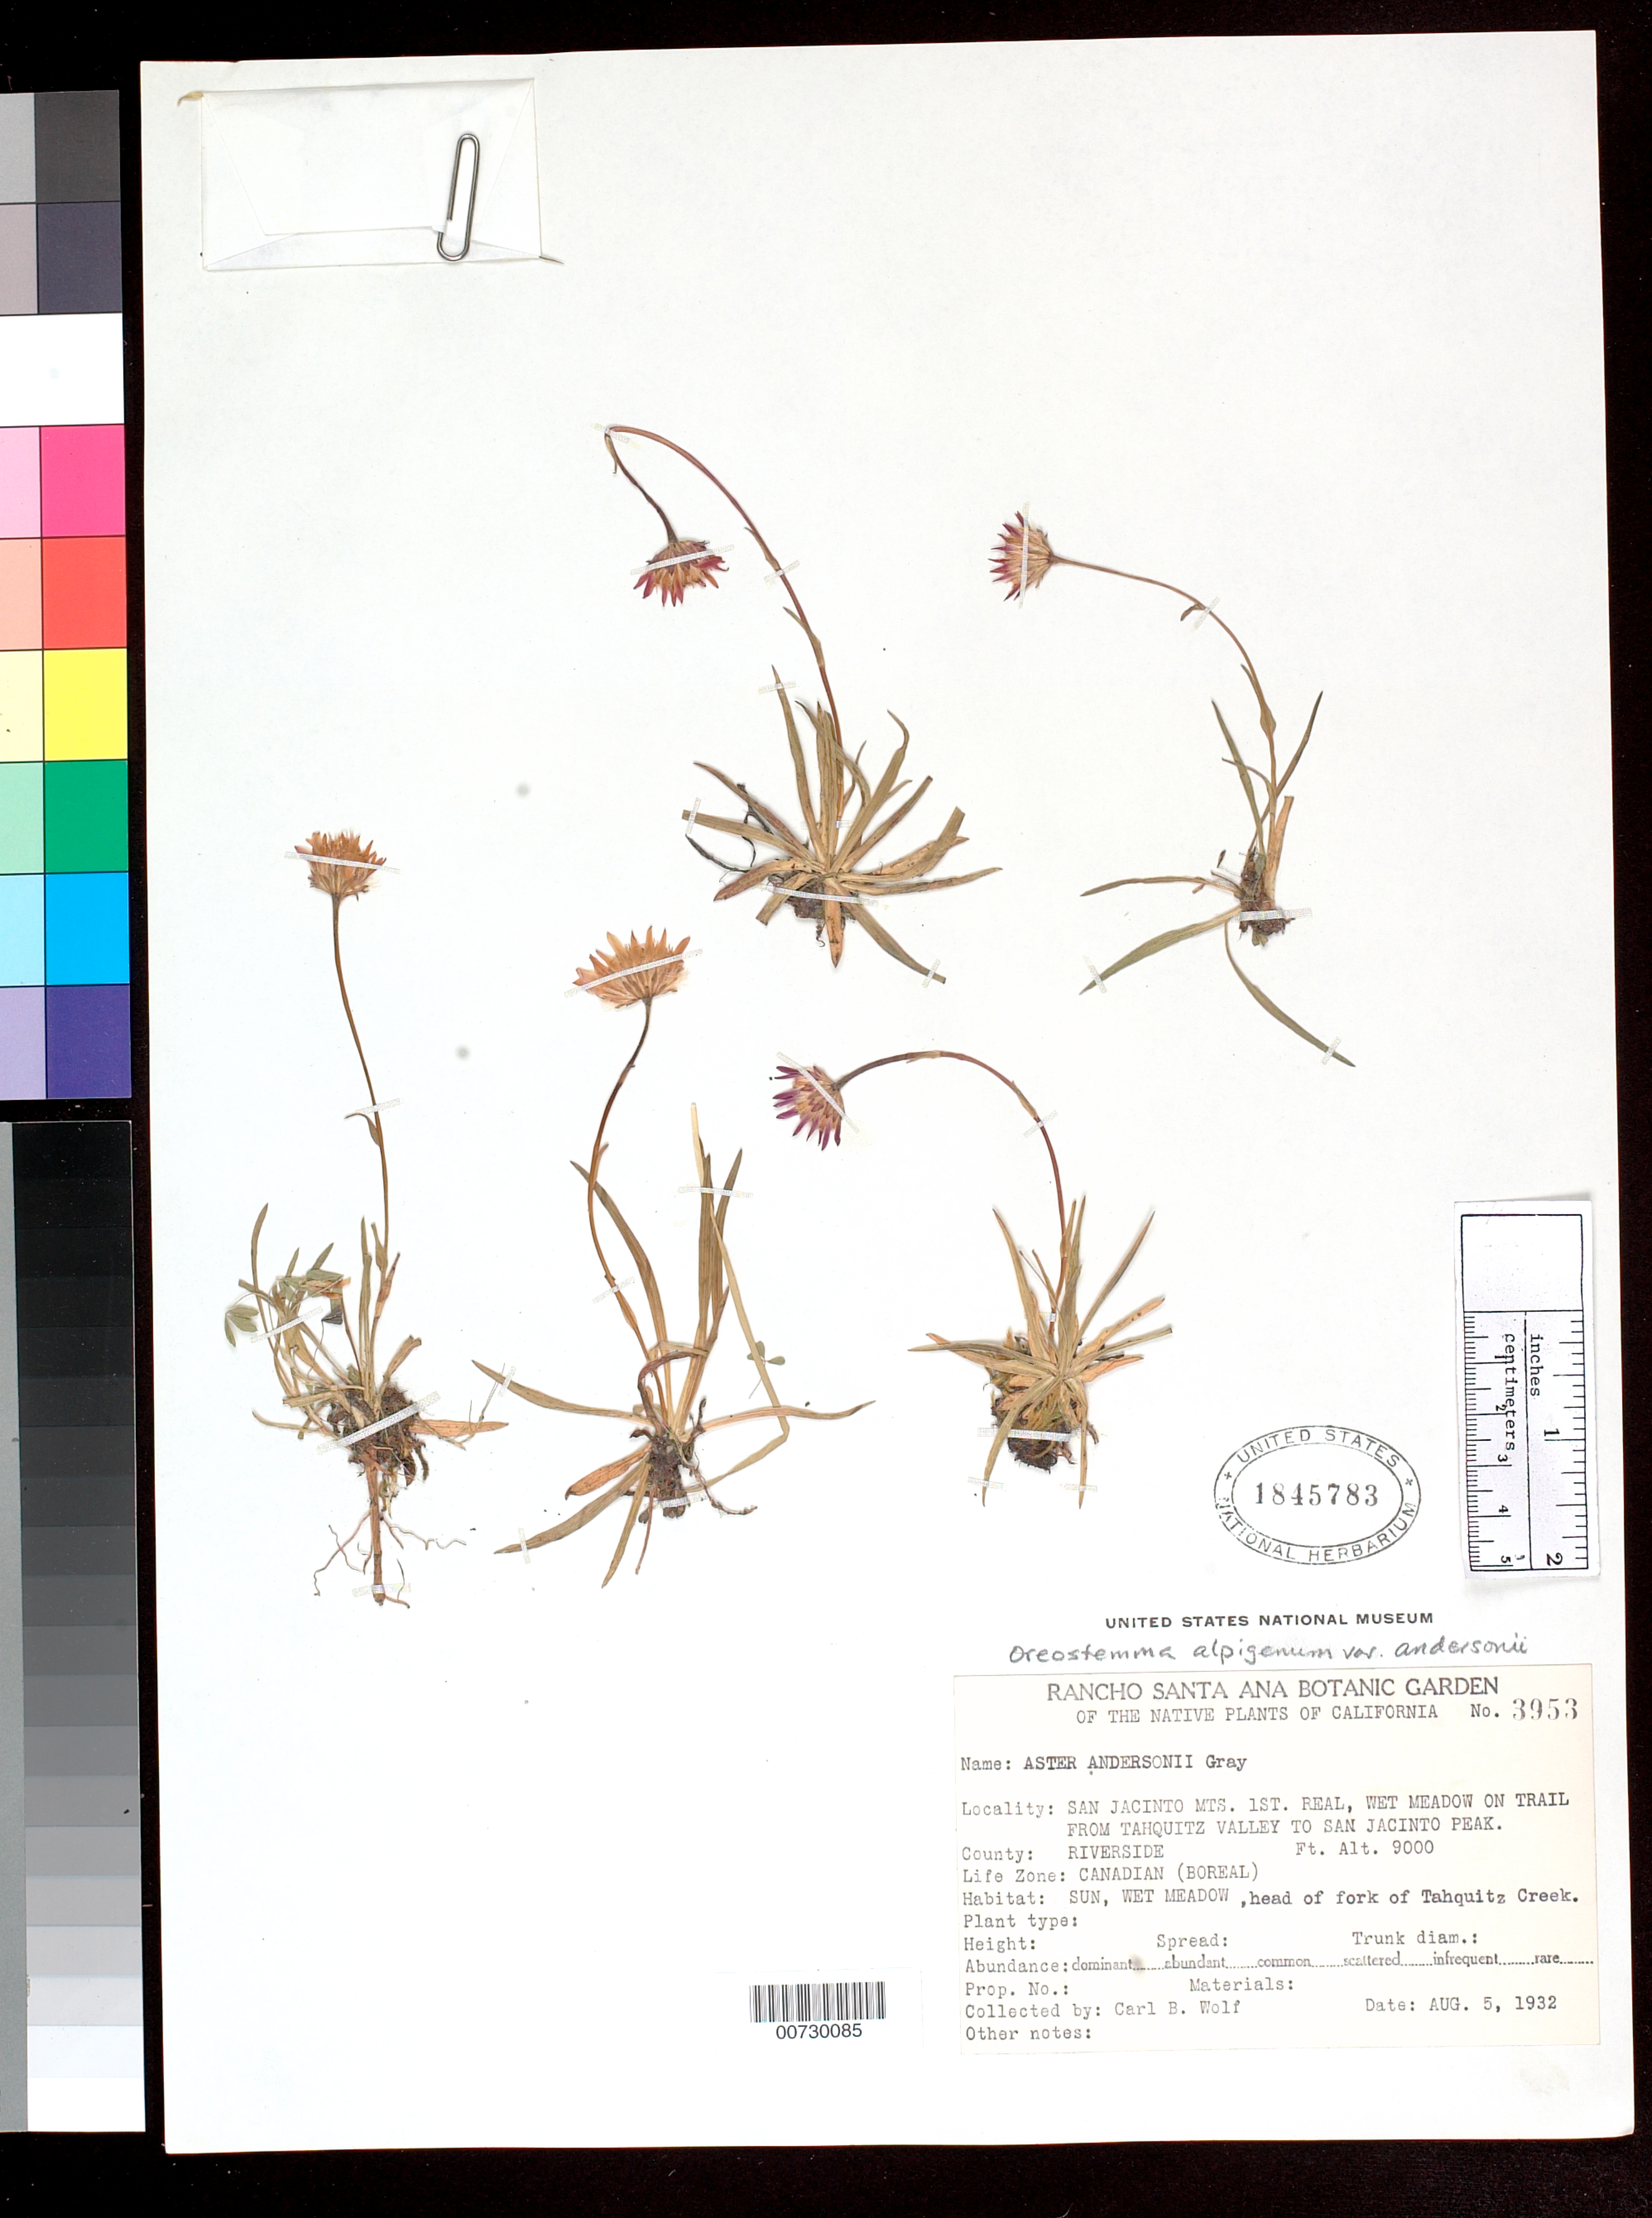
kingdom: Plantae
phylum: Tracheophyta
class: Magnoliopsida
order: Asterales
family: Asteraceae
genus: Oreostemma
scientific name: Oreostemma alpigenum var. andersonii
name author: (A. Gray) G.L. Nesom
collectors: C. B. Wolf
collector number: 3953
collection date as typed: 5 Aug 1932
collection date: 1932-08-05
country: United States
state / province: California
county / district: Riverside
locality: San Jacinto Mts. 1st. real, wet meadow on trail from Tahquitz valley to San Jacinto Peak.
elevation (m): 2743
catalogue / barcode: US 1845783